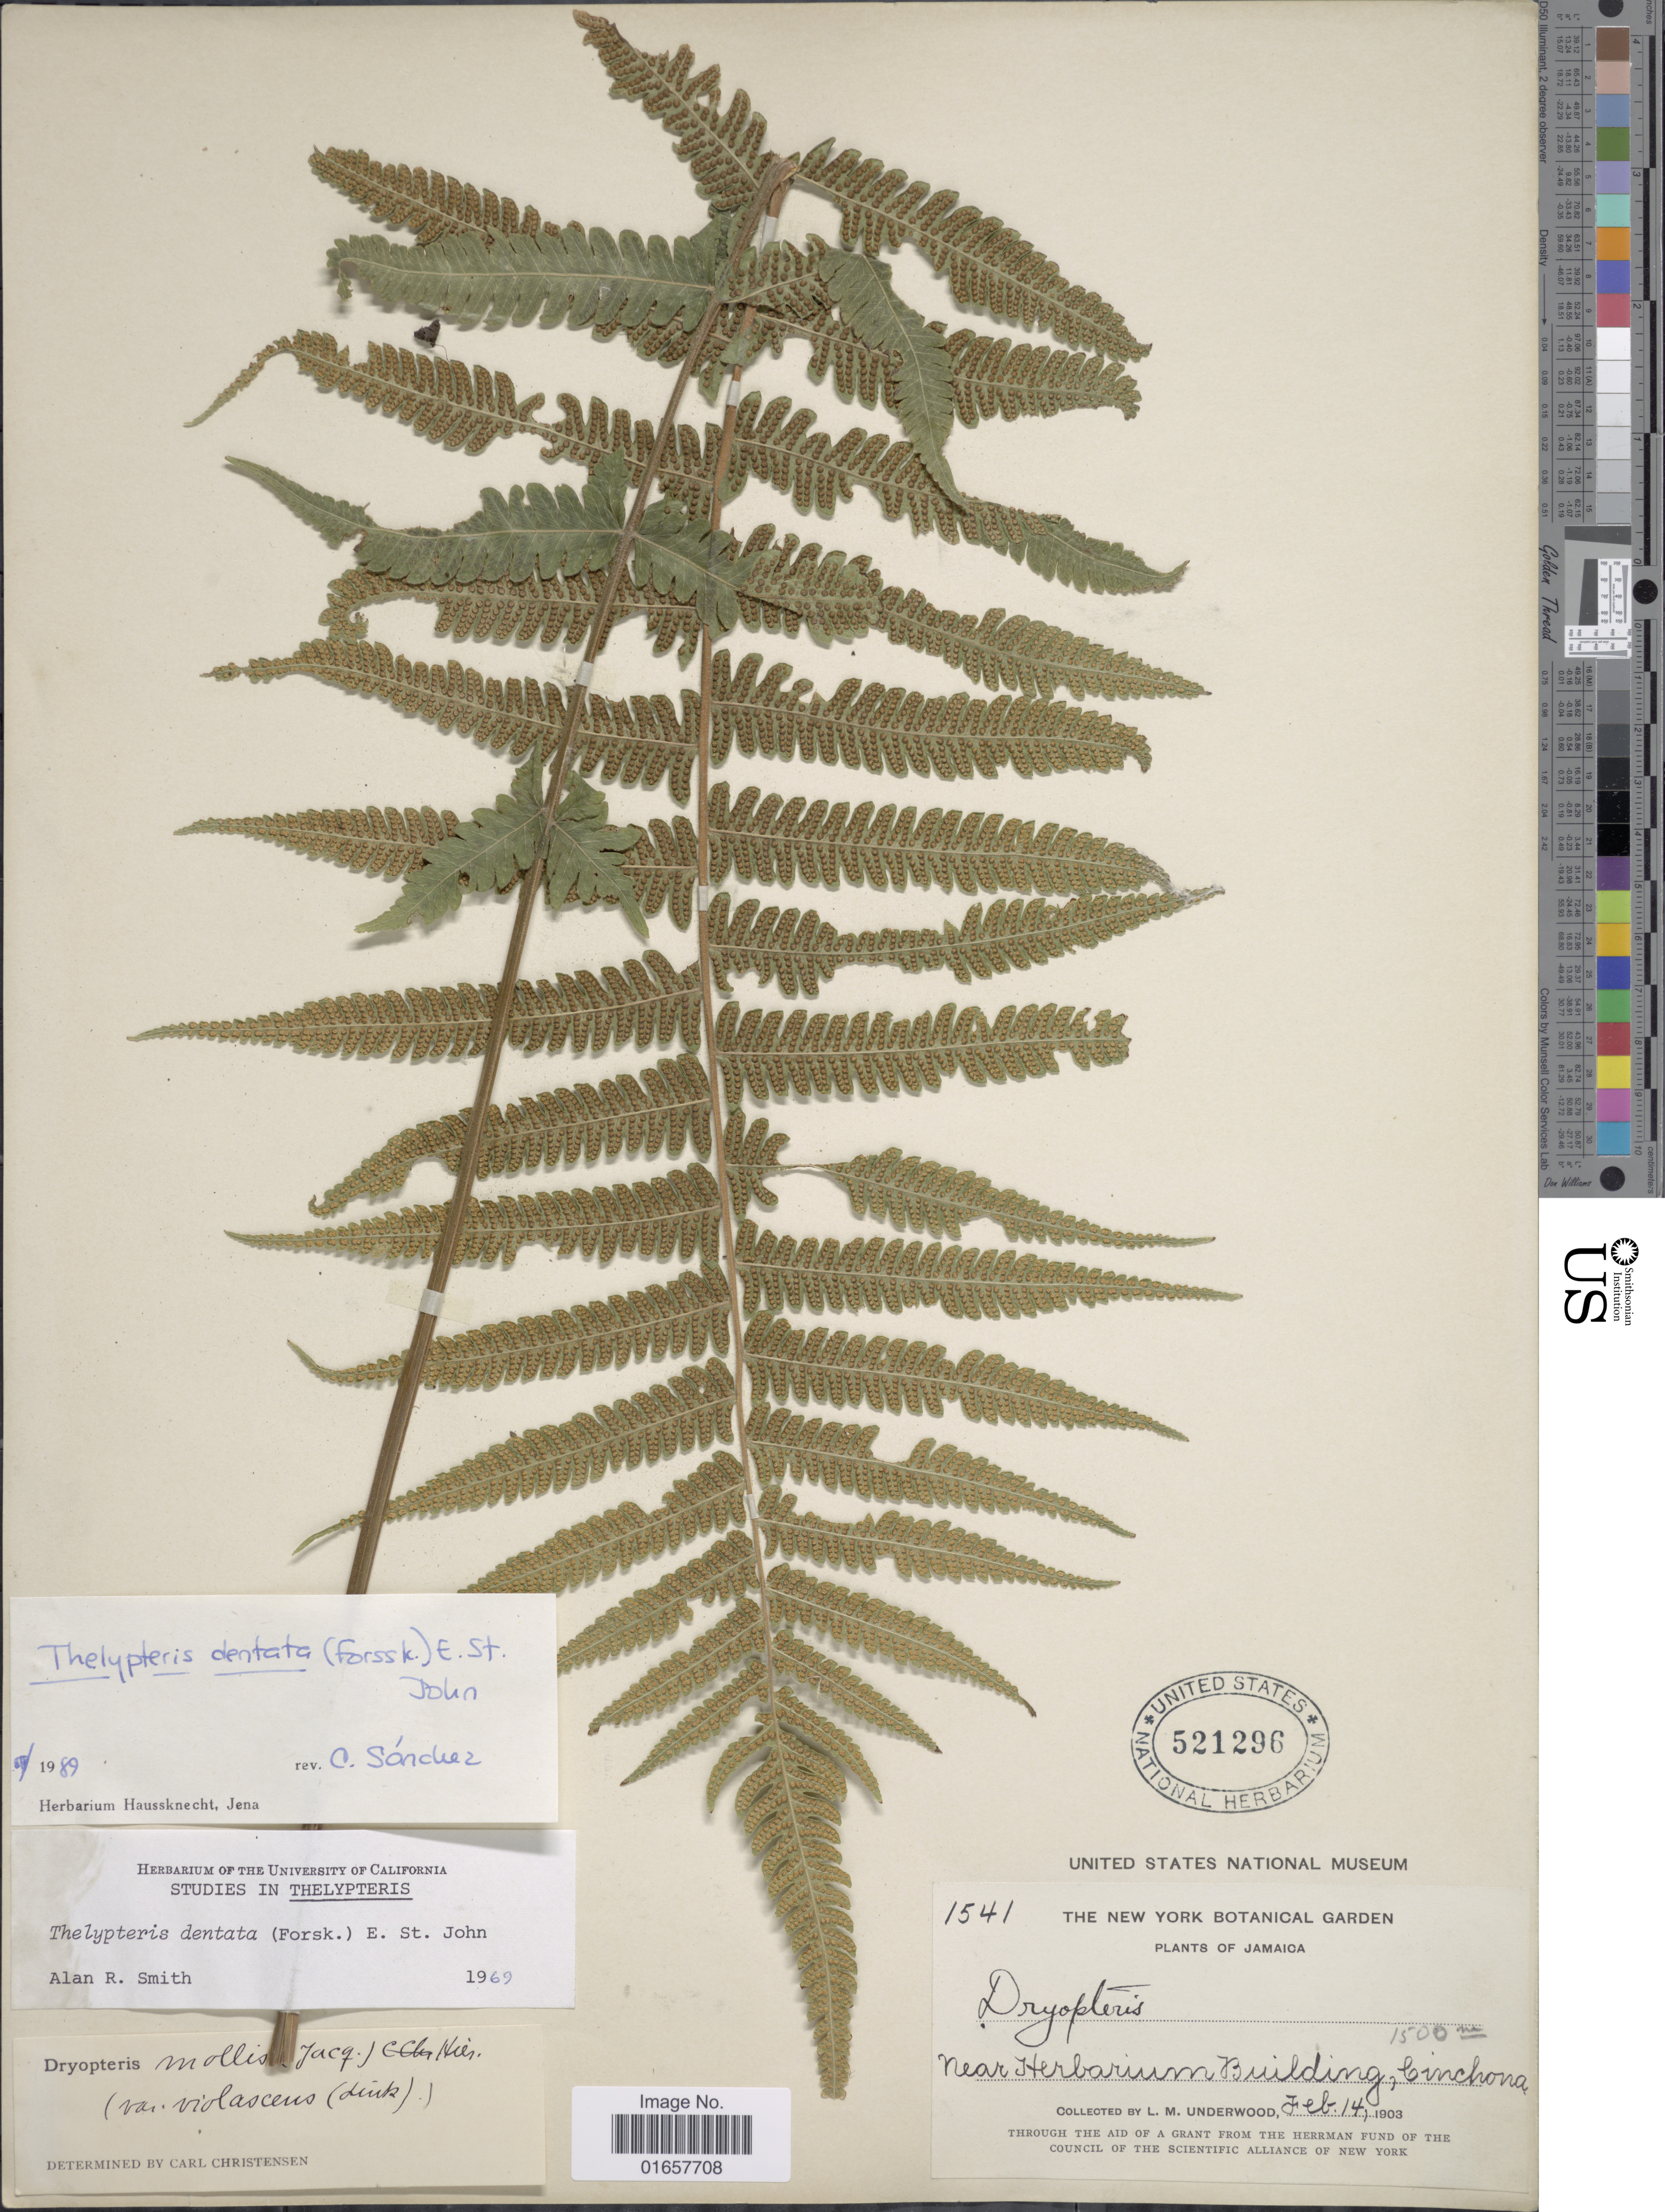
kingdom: Plantae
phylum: Tracheophyta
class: Polypodiopsida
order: Polypodiales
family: Thelypteridaceae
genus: Christella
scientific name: Christella dentata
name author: (Forssk.) Brownsey & Jermy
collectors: L. M. Underwood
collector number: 1541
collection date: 1903-02-14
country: Jamaica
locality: Jamaica, near Herbarium Building, Cinchona.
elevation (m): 1500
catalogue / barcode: US 521296